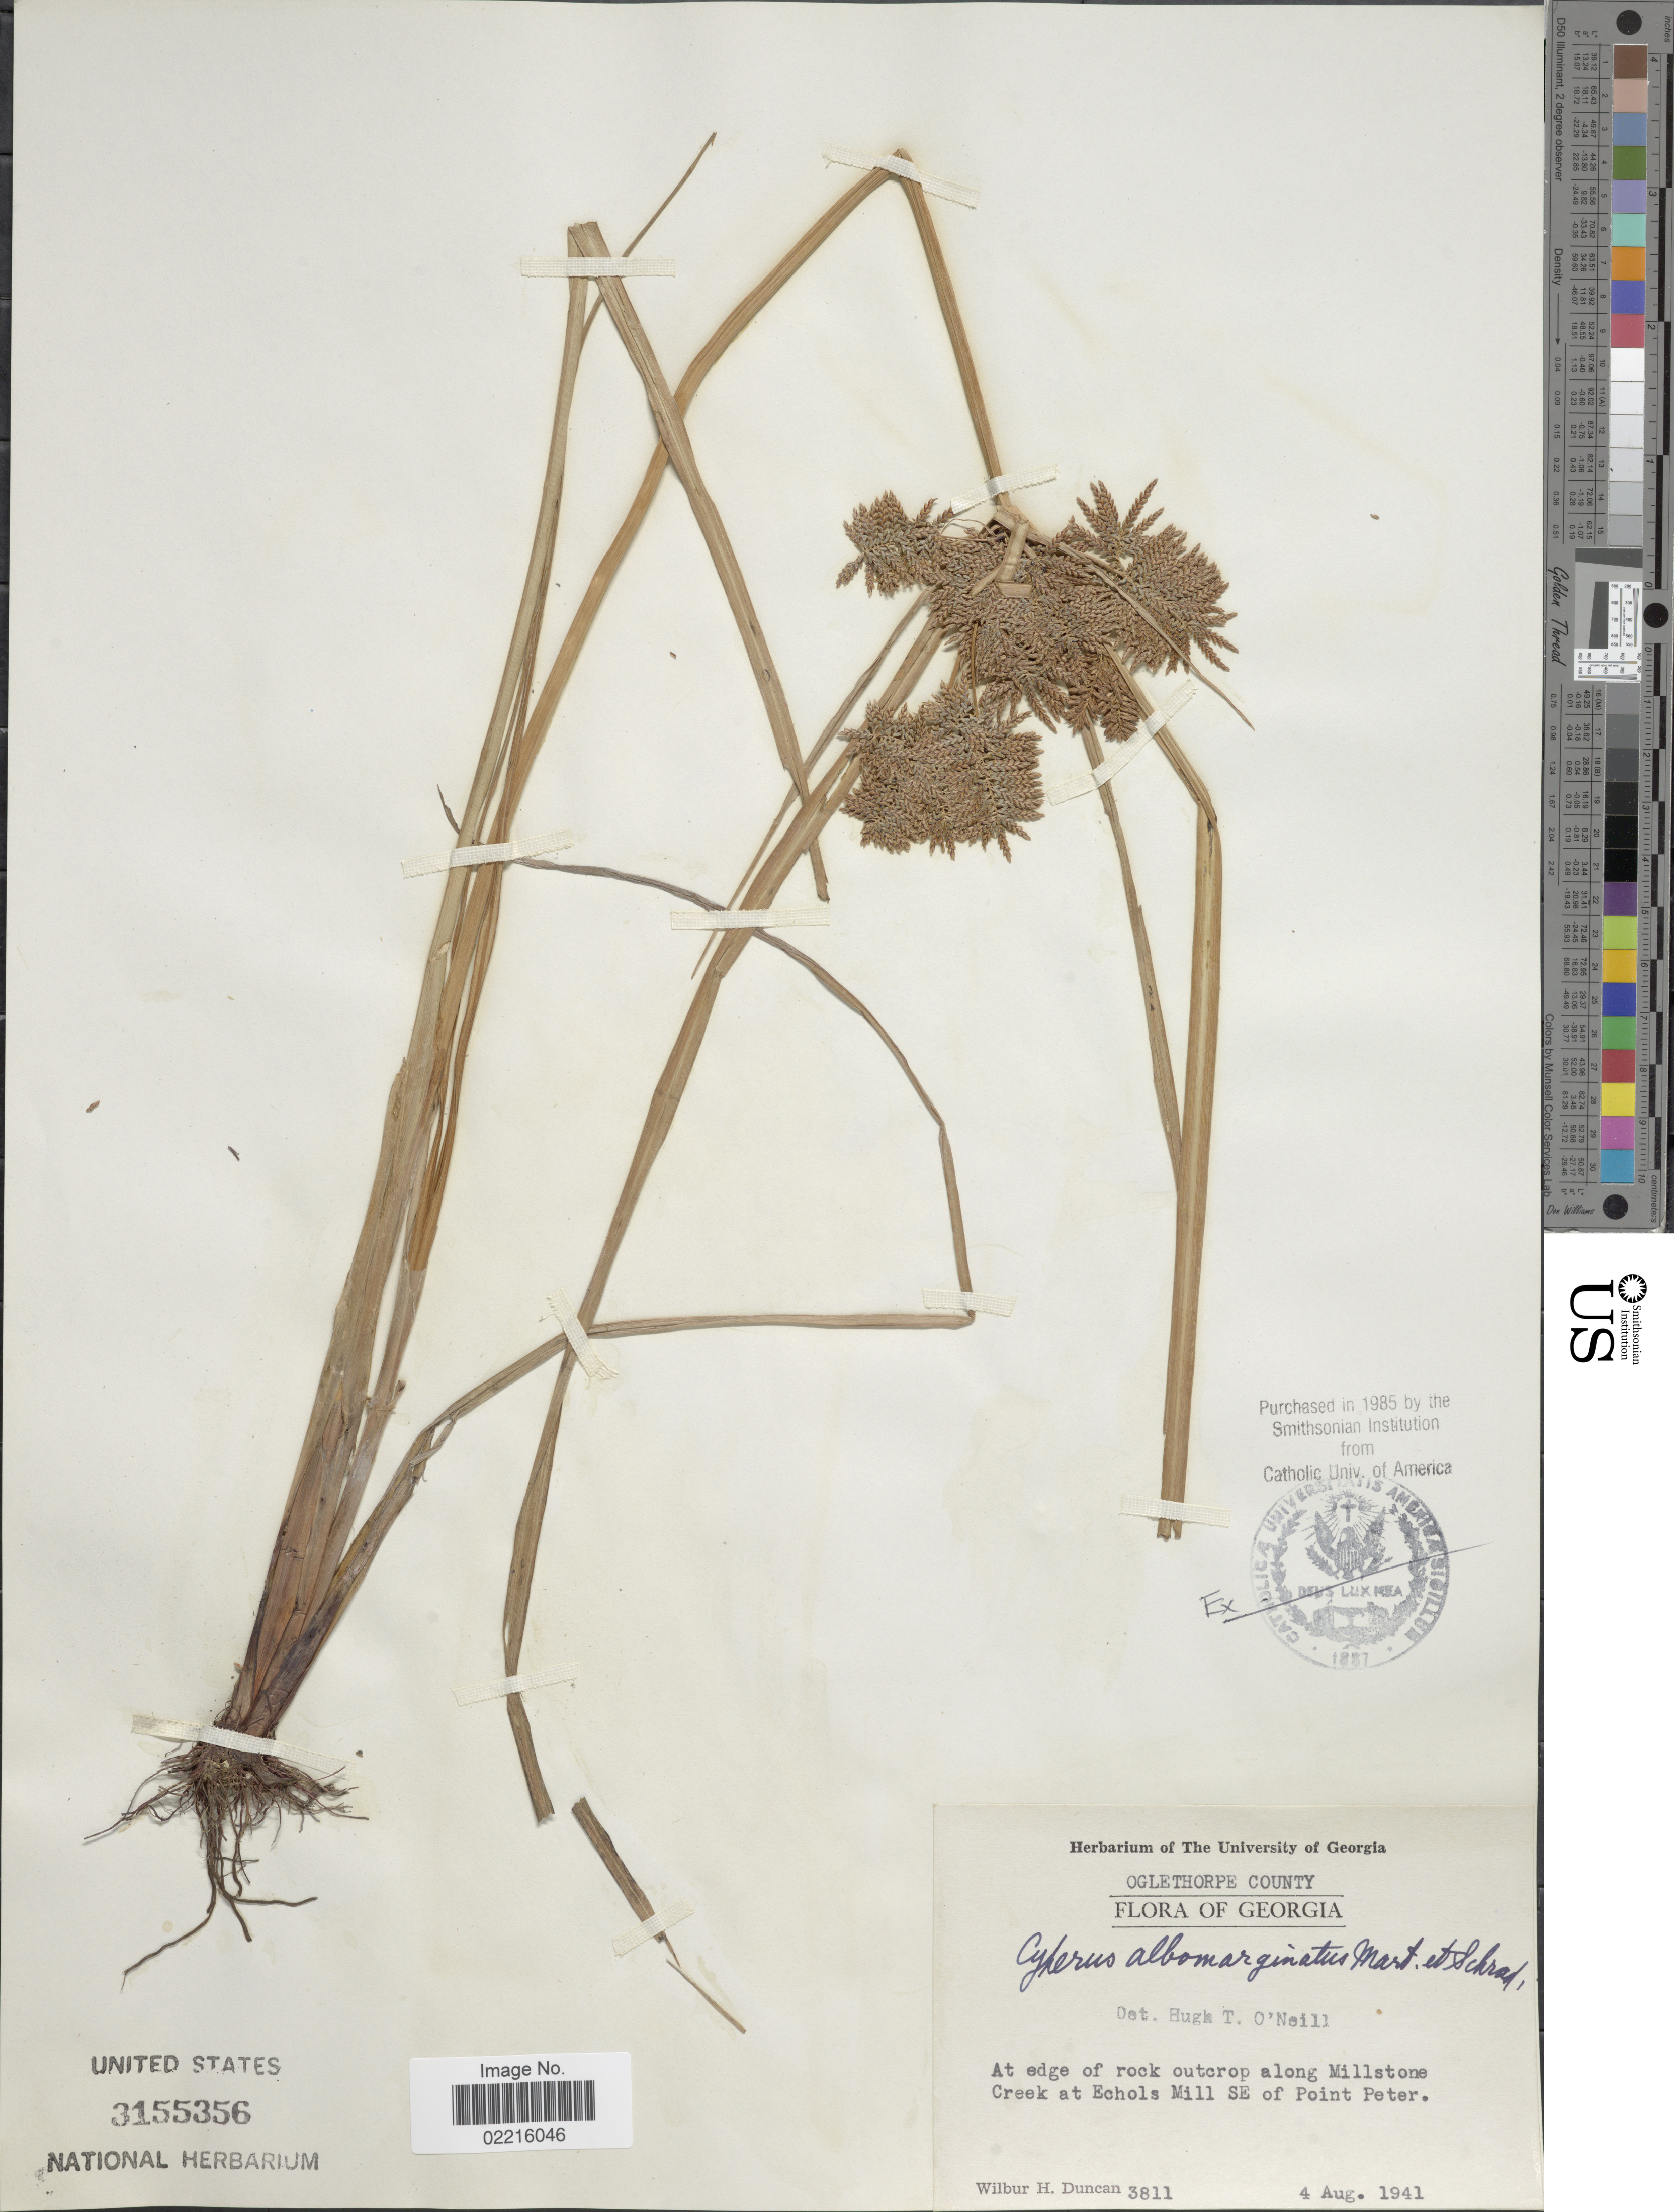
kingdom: Plantae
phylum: Tracheophyta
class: Liliopsida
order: Poales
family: Cyperaceae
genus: Cyperus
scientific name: Cyperus flavicomus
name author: Michx.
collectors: W. H. Duncan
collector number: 3811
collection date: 1941-08-04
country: United States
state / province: Georgia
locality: Oglethorpe County, At edge of rock outcrop along Millstone Creek at Echols Mills SE of Point Peter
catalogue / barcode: US 3155356